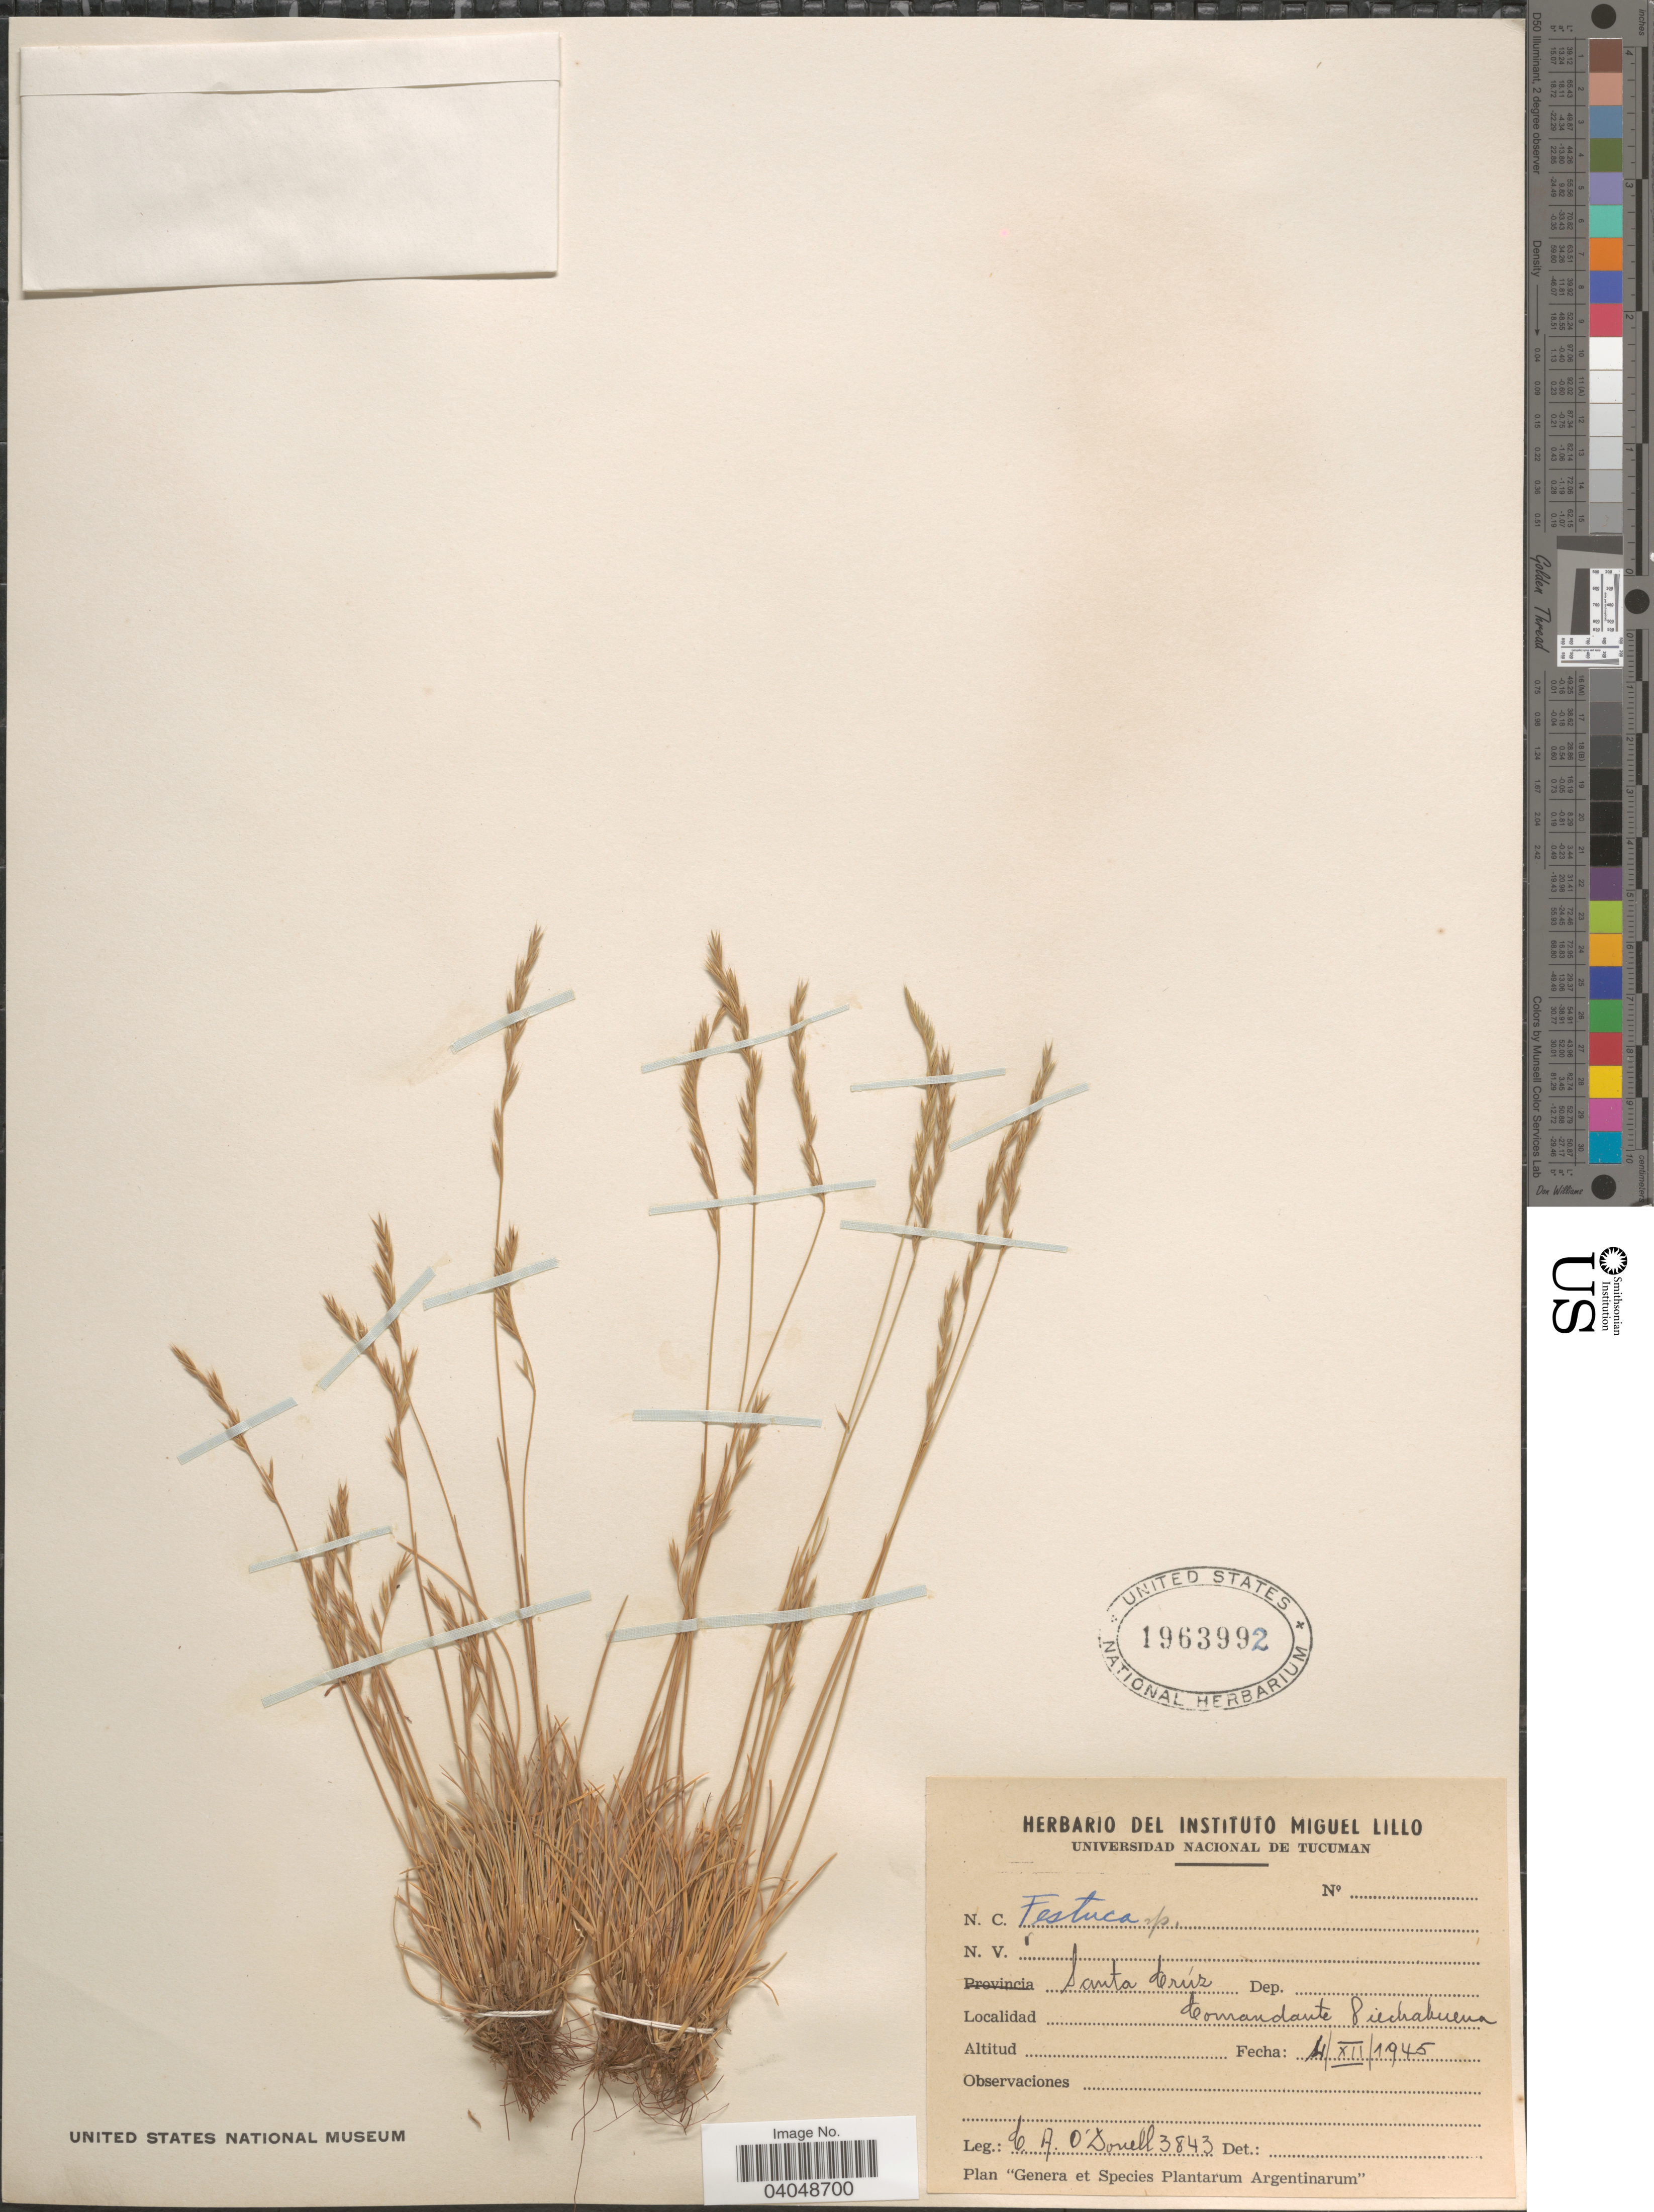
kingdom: Plantae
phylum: Tracheophyta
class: Liliopsida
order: Poales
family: Poaceae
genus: Festuca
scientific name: Festuca sp.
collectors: C. A. O'Donell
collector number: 3843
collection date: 1945-12-04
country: Argentina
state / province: Santa Cruz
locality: Comandante Piedrabuena.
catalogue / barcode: US 1963992